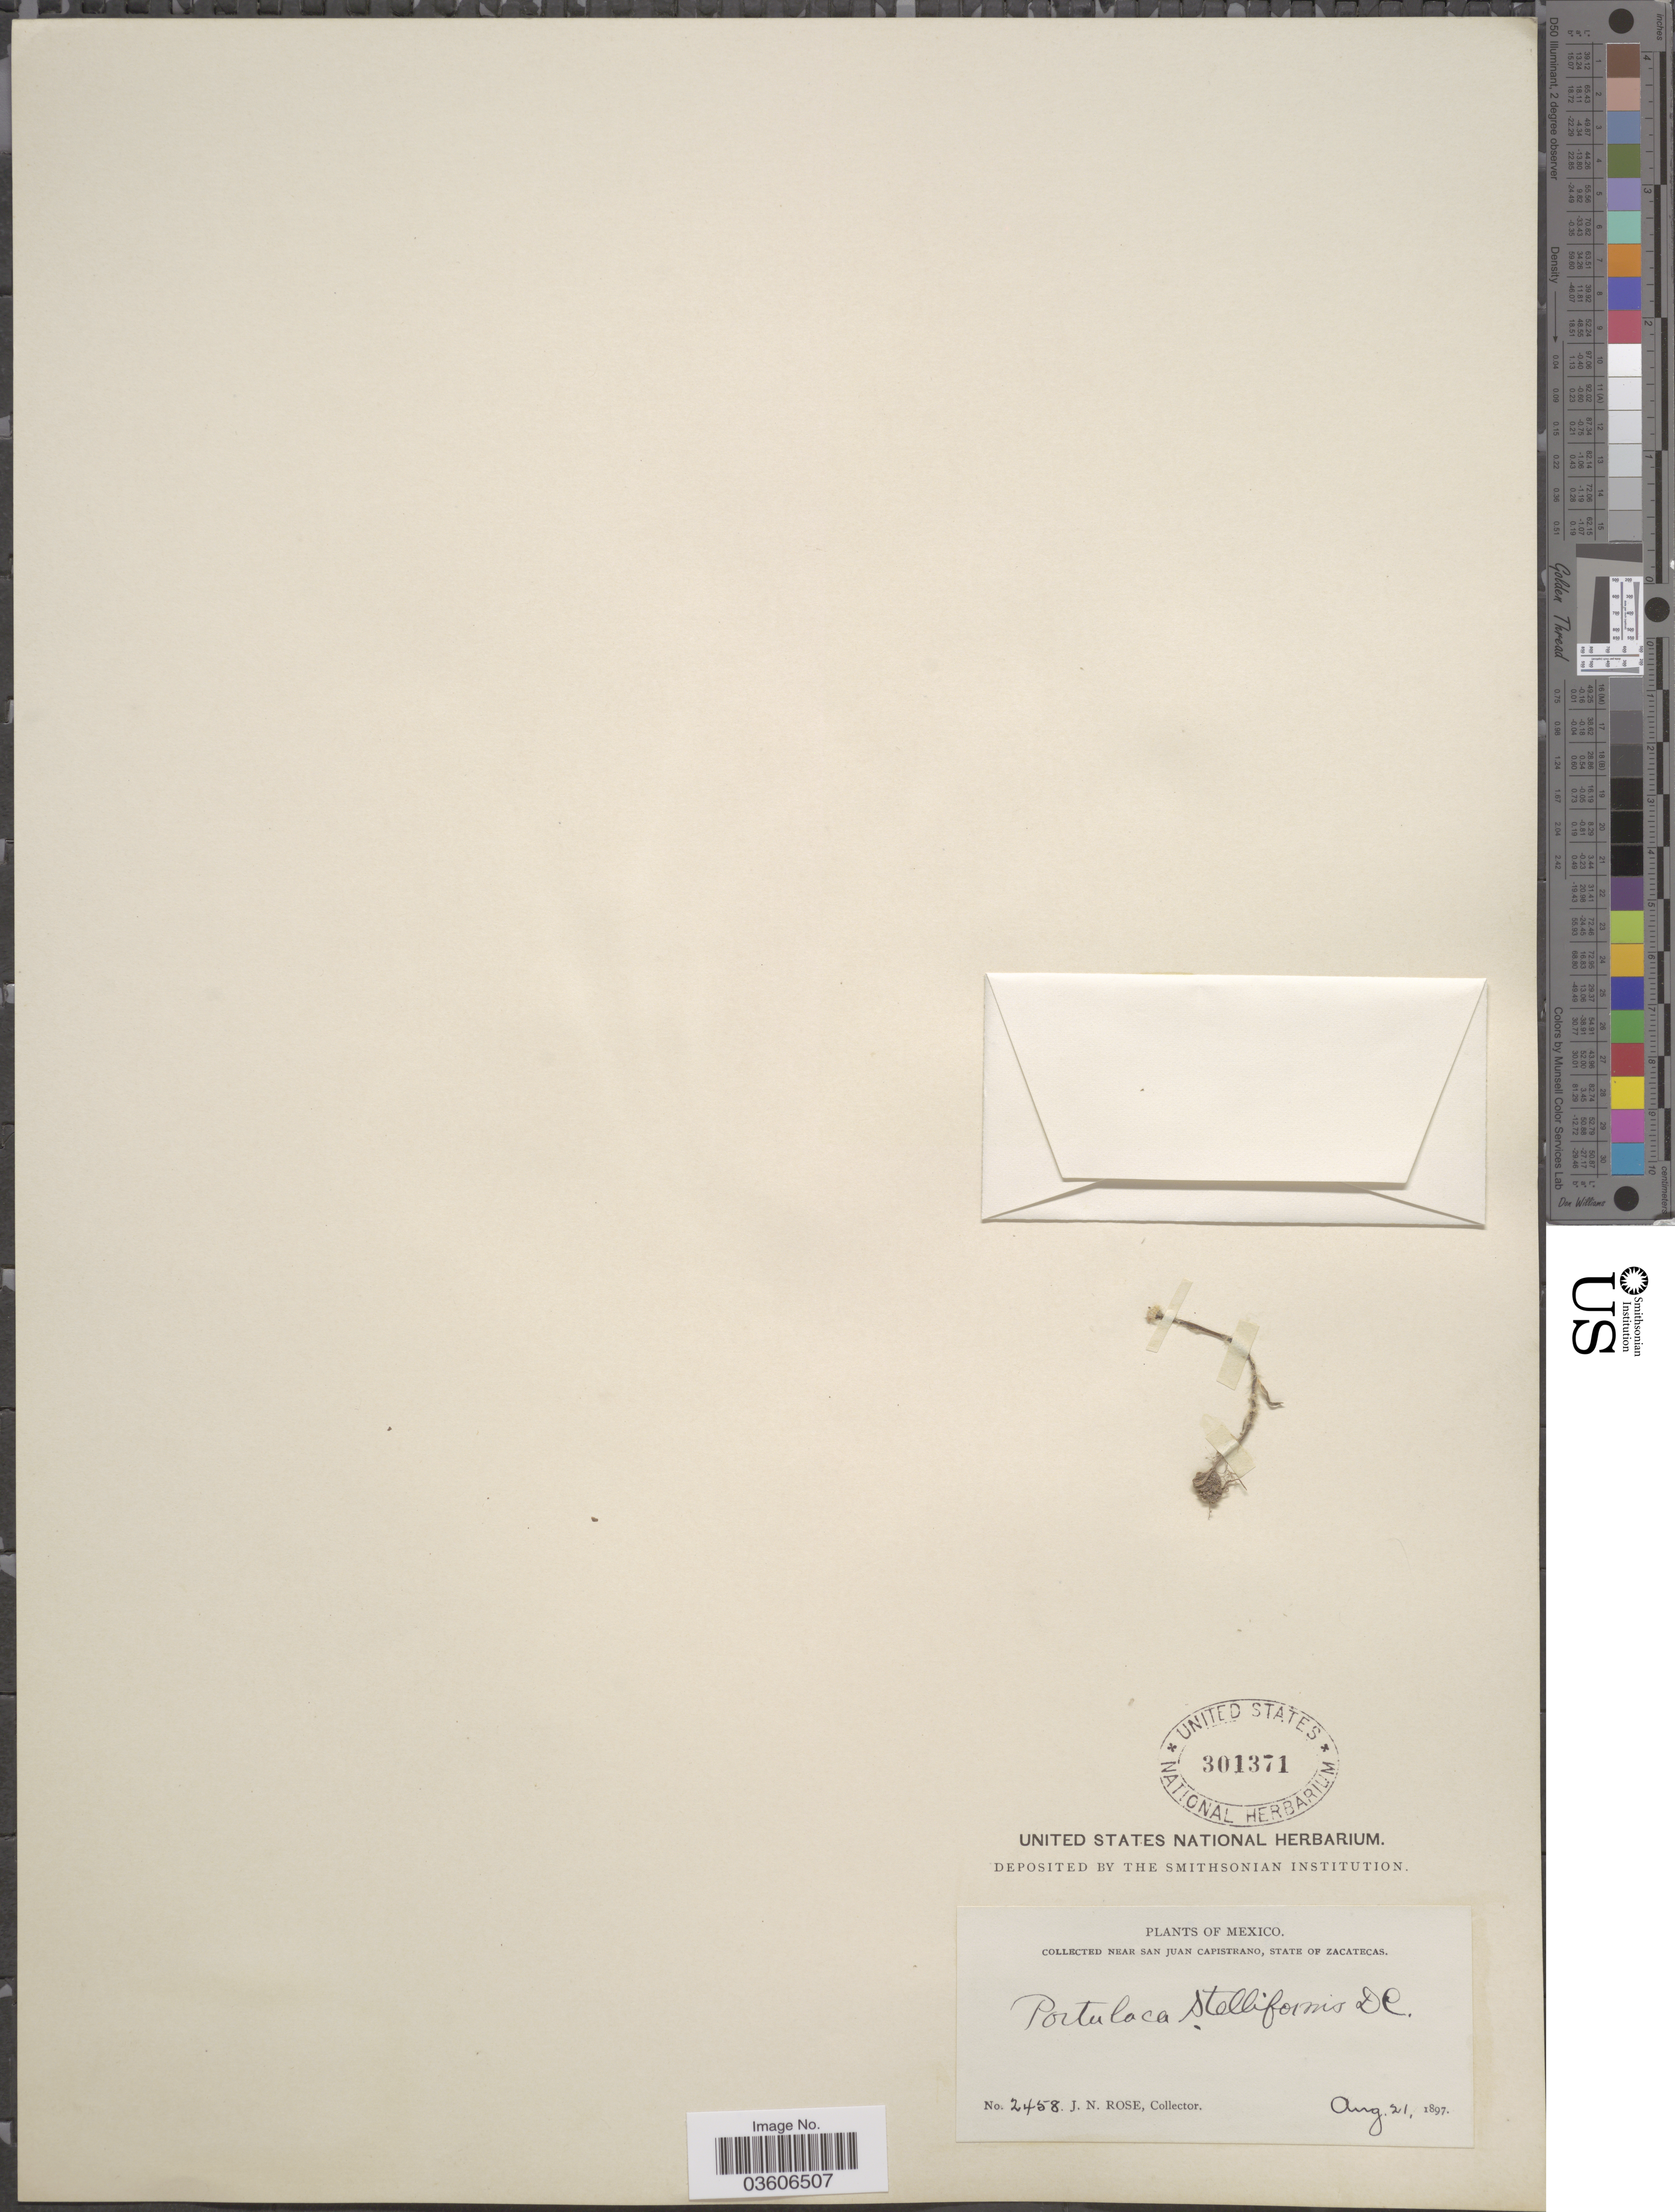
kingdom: Plantae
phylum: Tracheophyta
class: Magnoliopsida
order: Caryophyllales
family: Portulacaceae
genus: Portulaca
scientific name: Portulaca stelliformis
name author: DC.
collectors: J. N. Rose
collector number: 2458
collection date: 1897-08-21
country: Mexico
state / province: Zacatecas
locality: Near San Juan Capistrano.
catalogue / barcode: US 301371